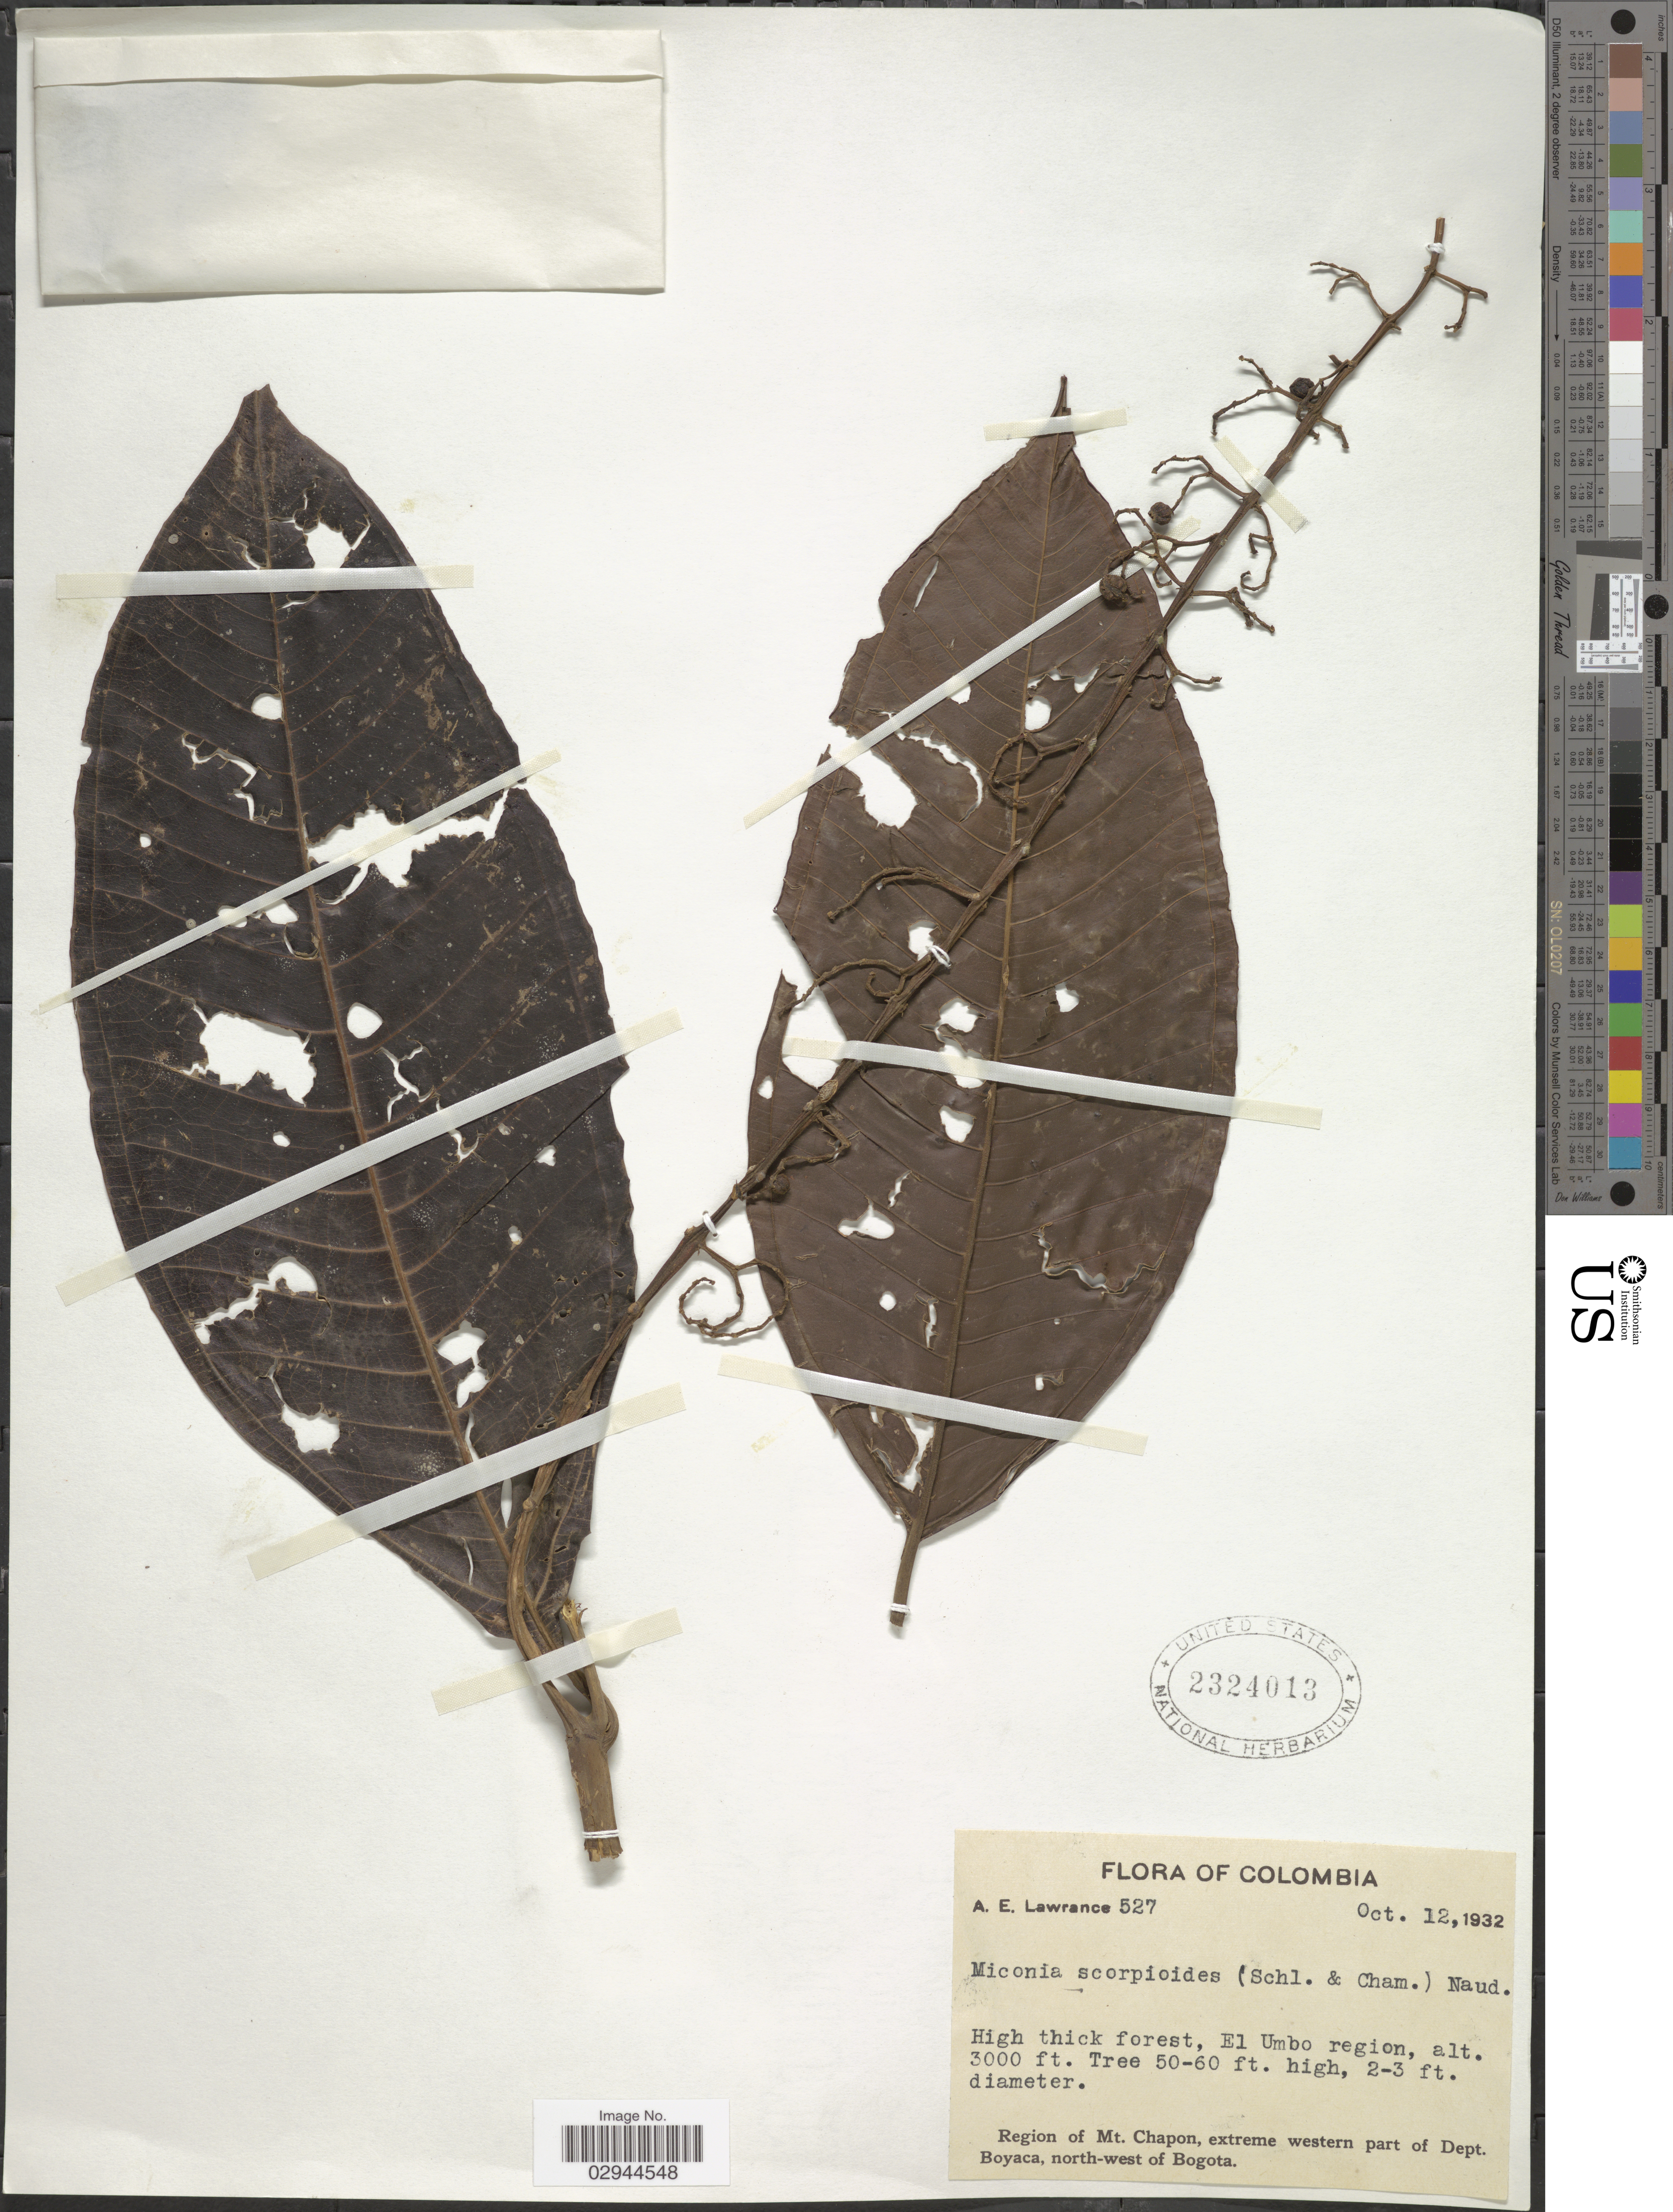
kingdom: Plantae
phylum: Tracheophyta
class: Magnoliopsida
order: Myrtales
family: Melastomataceae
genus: Miconia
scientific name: Miconia trinervia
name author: (Sw.) D. Don ex Loudon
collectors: A. Lawrance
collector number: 527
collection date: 1932-10-12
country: Colombia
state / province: Boyacá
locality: El Umbo region, Region of Mt. Chapon, extreme western part of Dept. Boyaca, north-west of Bogota.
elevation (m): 914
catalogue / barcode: US 2324013